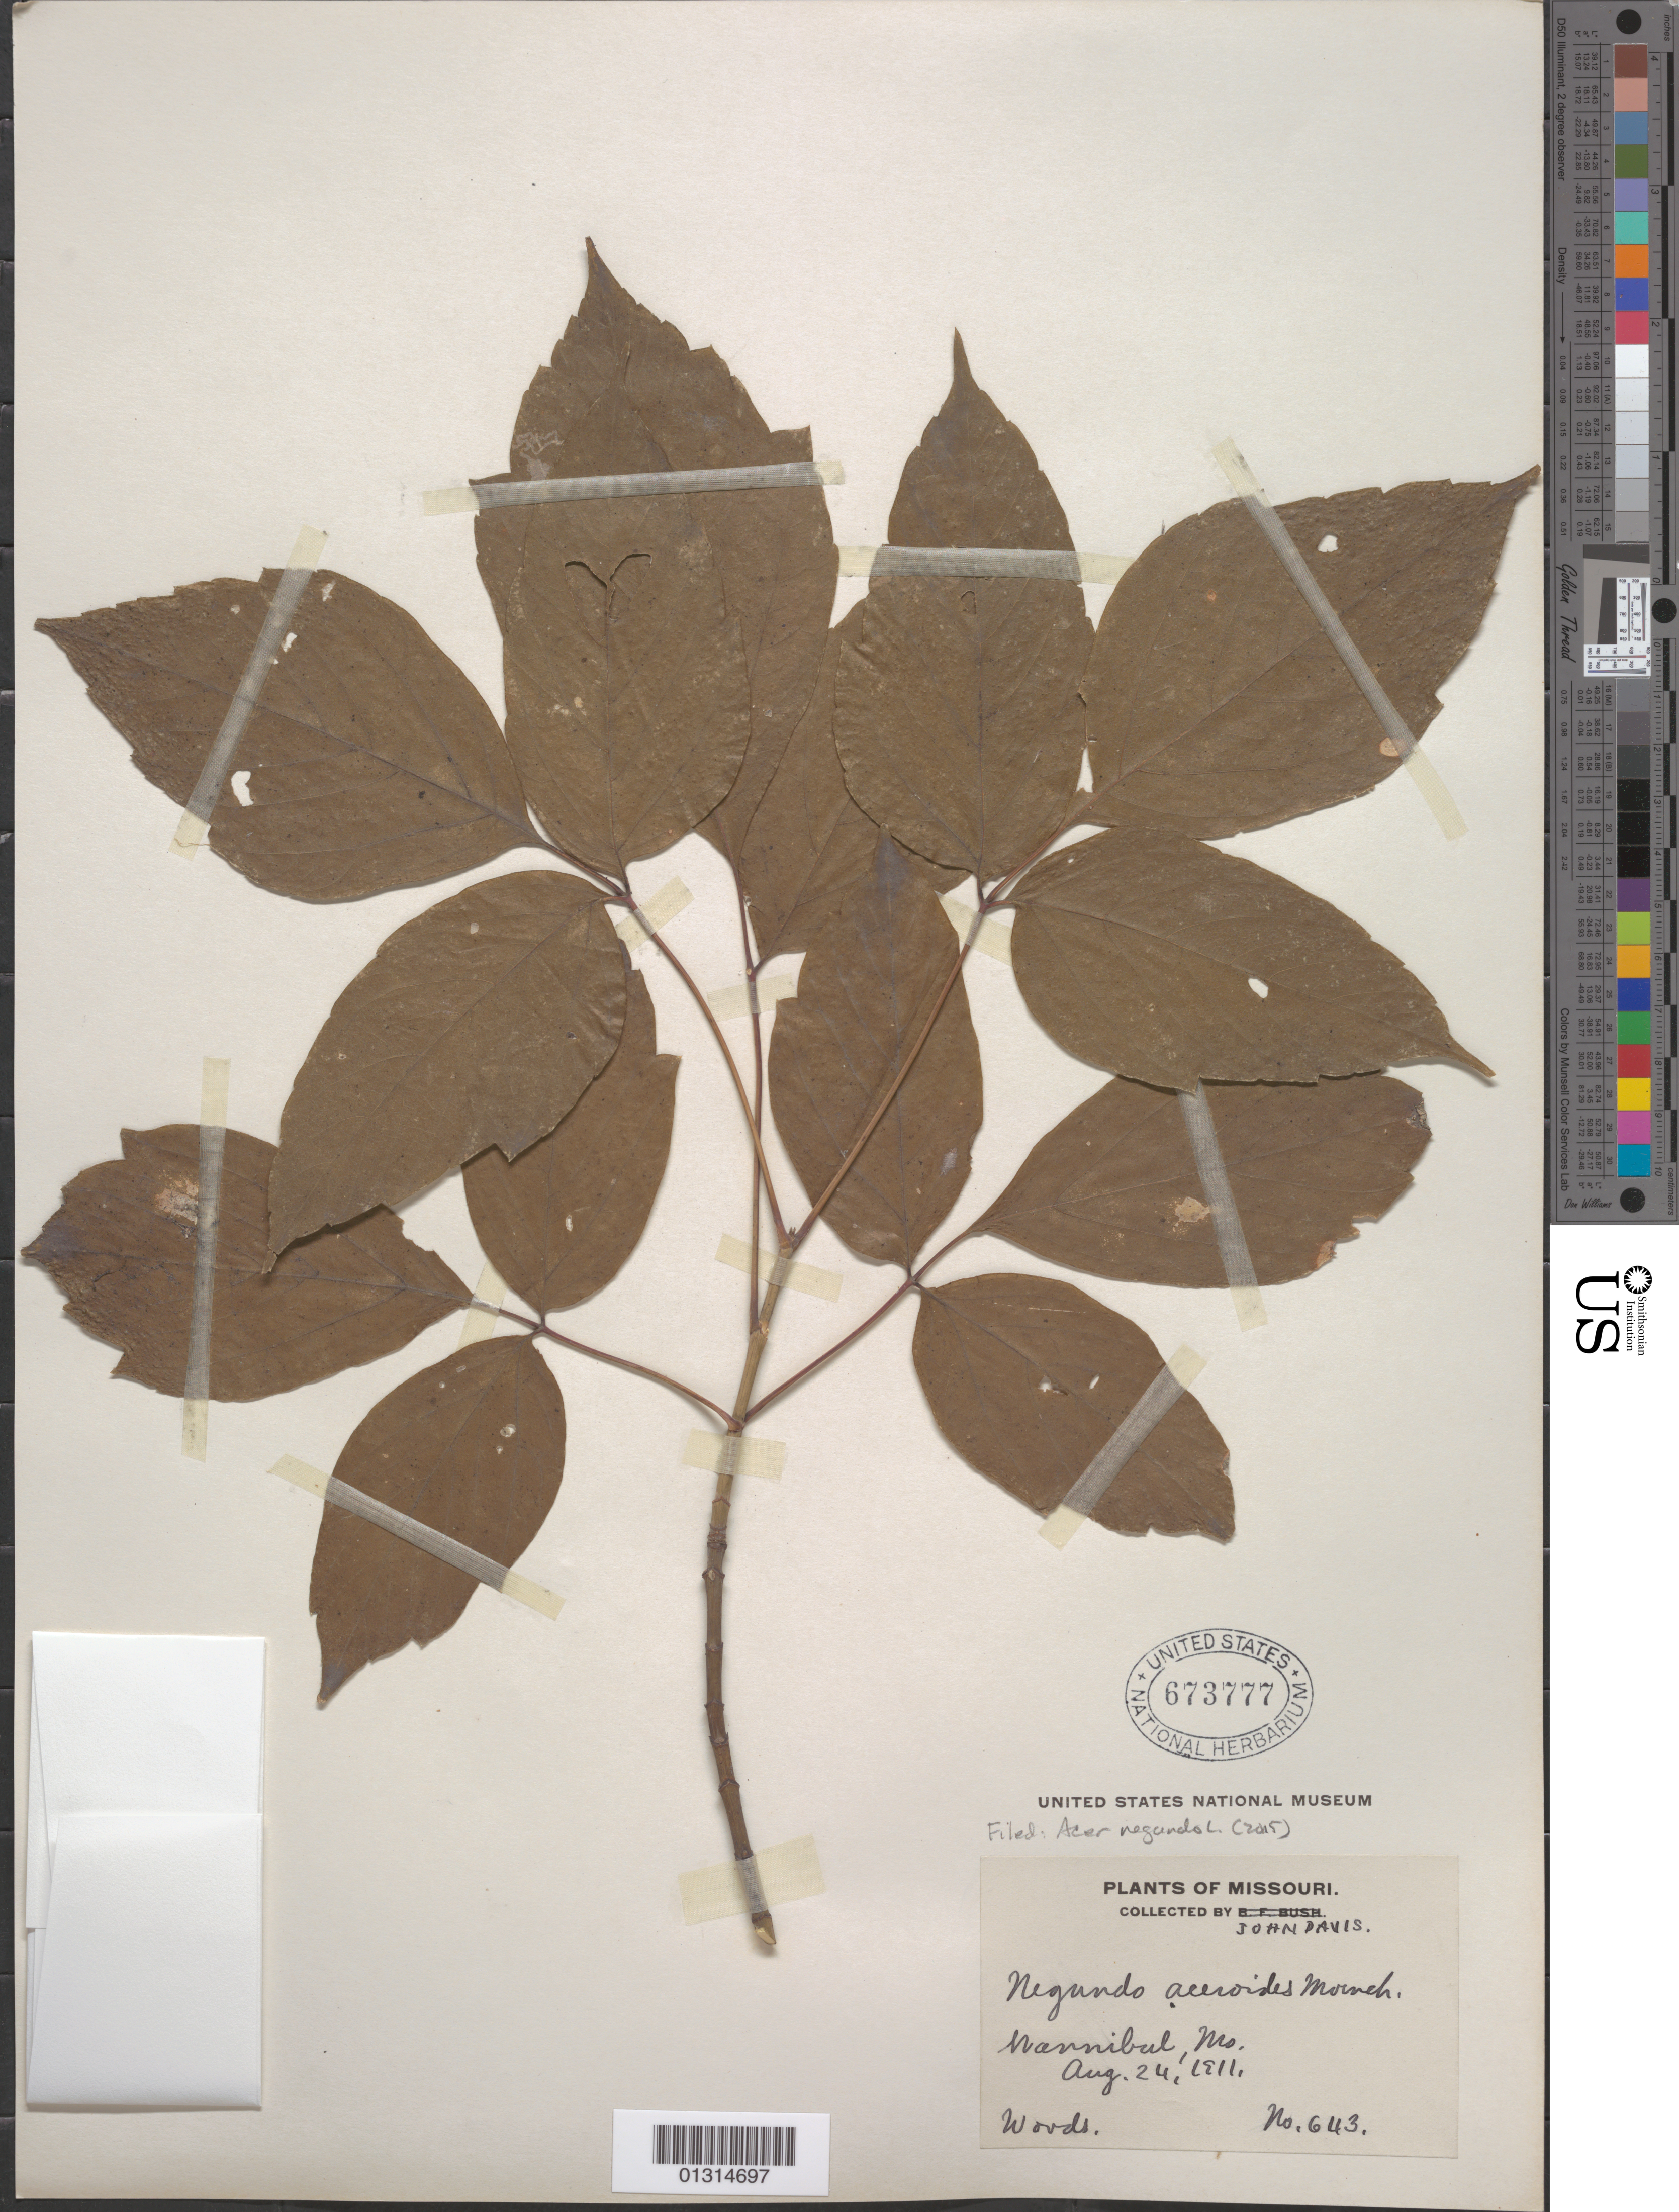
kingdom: Plantae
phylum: Tracheophyta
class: Magnoliopsida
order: Sapindales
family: Sapindaceae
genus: Acer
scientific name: Acer negundo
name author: L.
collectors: J. Davis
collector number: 643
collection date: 1911-08-24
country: United States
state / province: Missouri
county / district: Marion / Ralls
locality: Hannibal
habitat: Woods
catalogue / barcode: US 673777